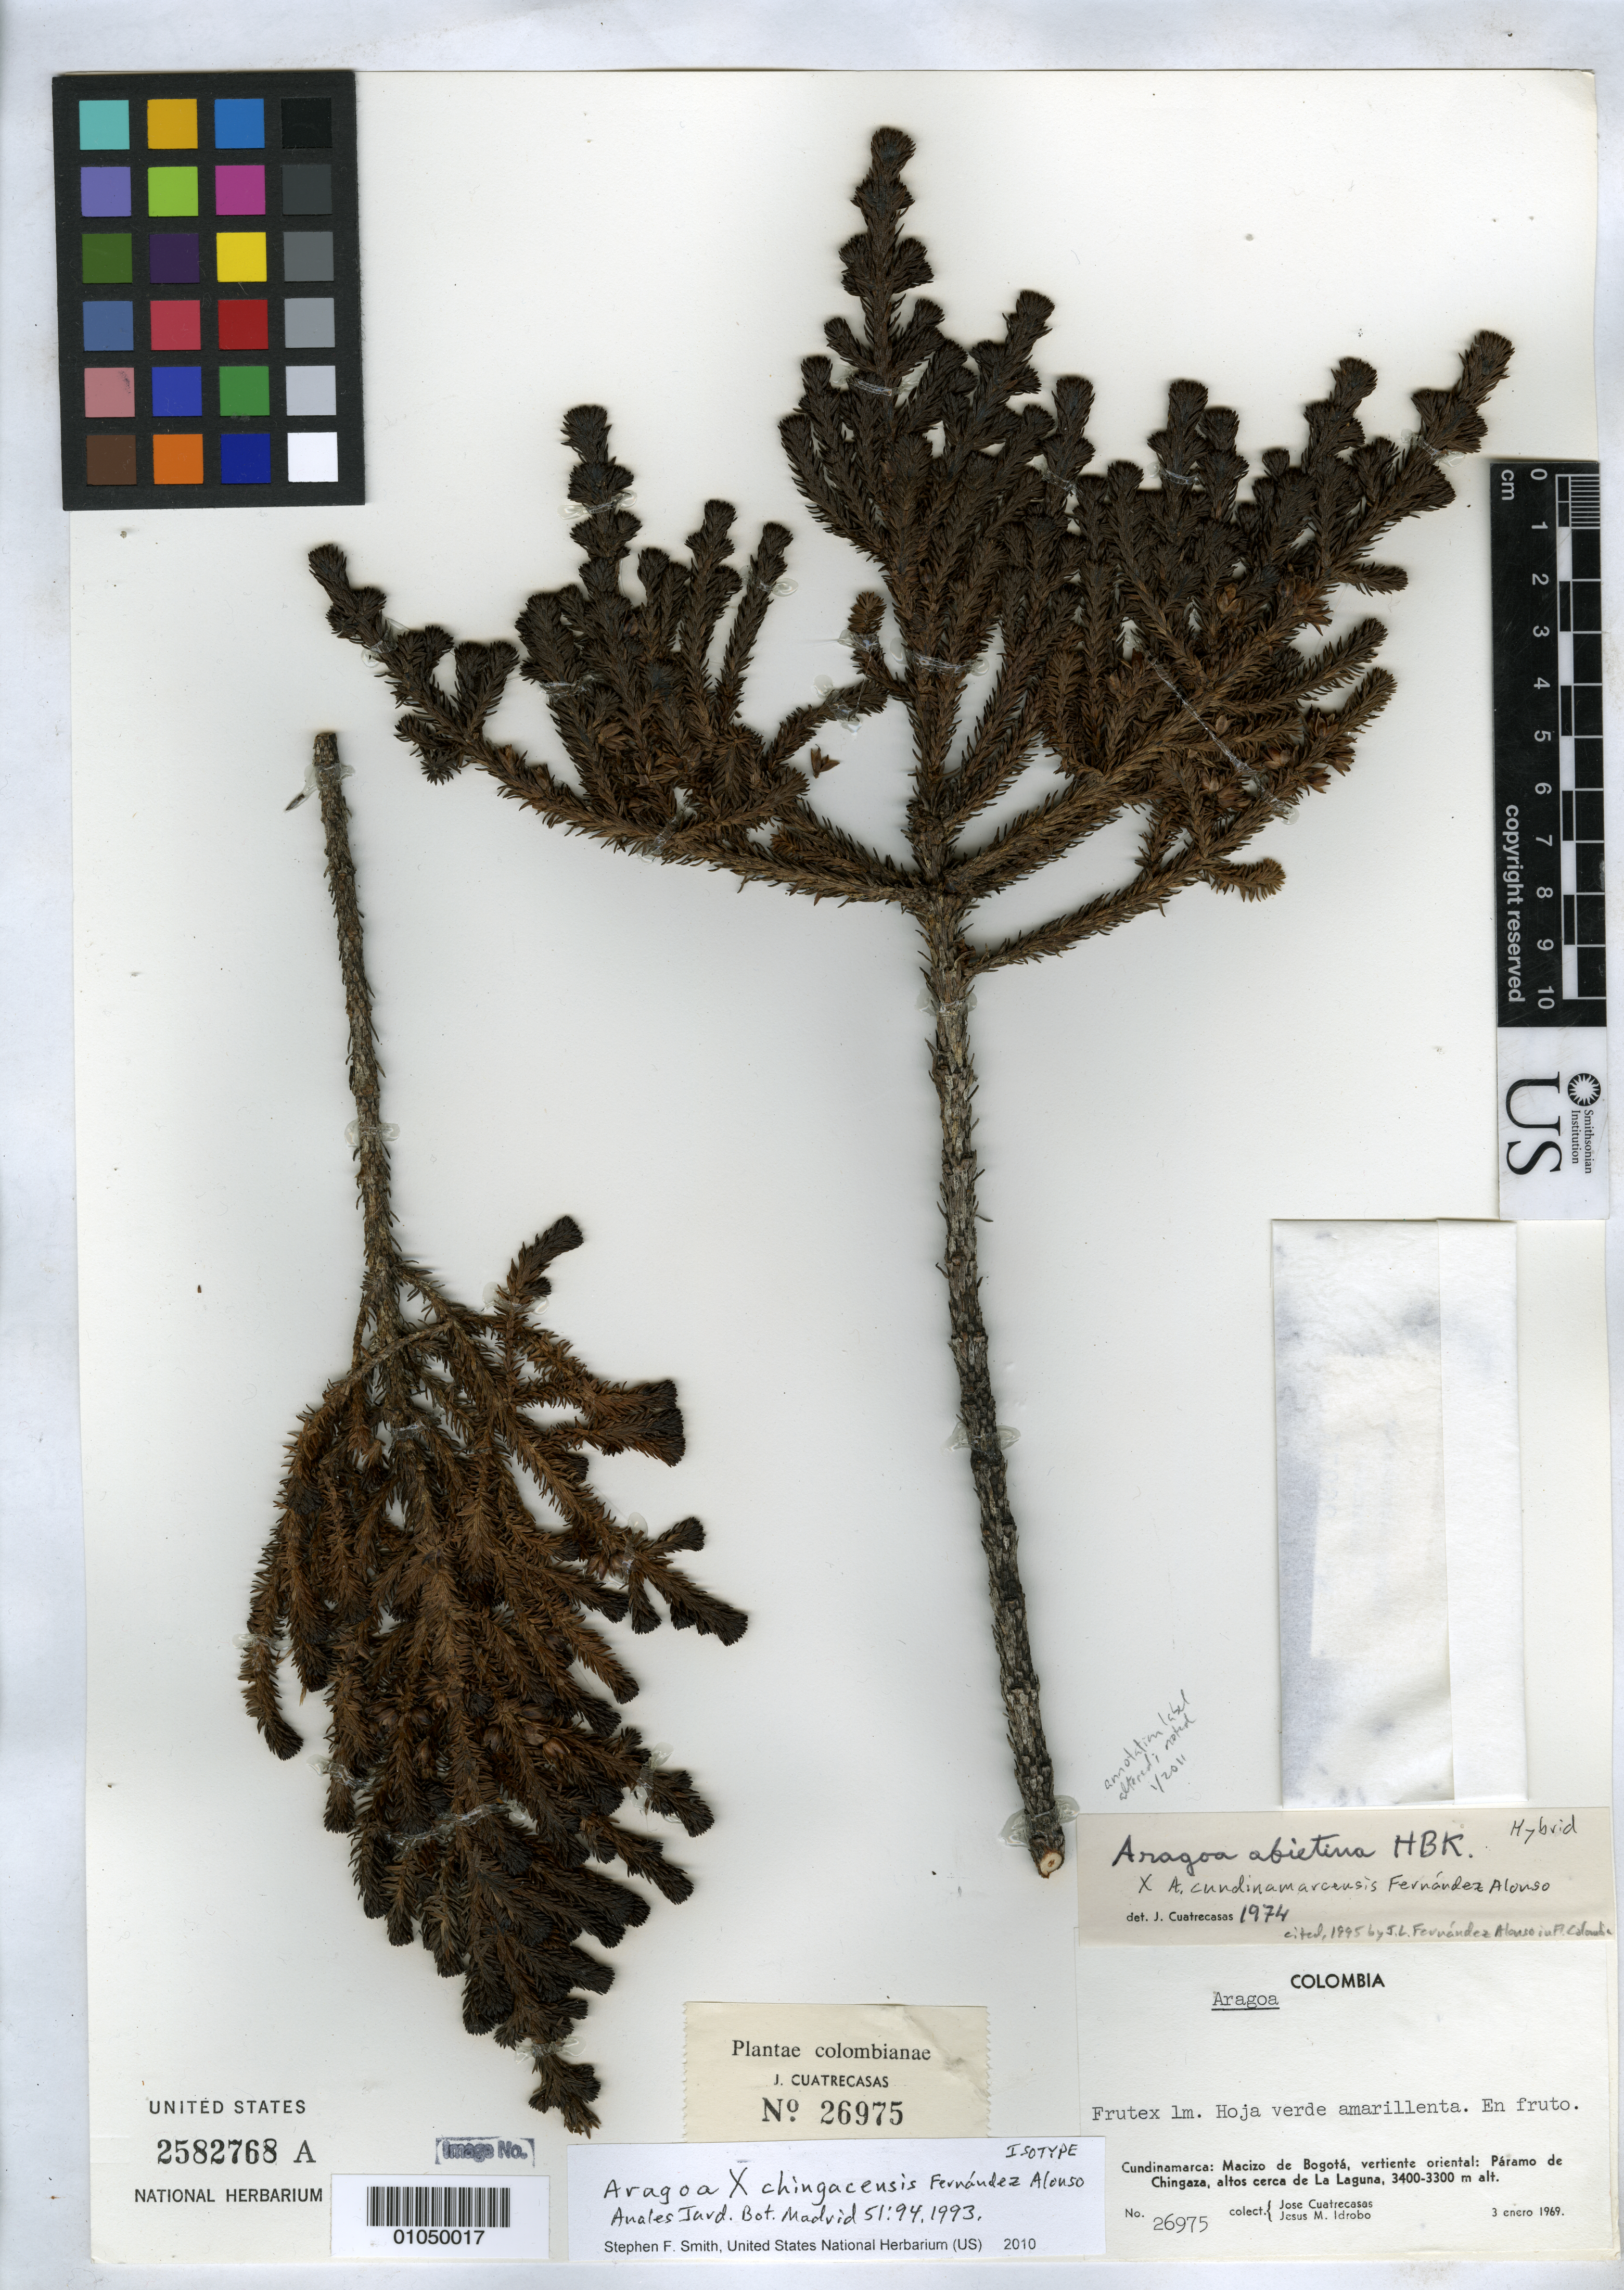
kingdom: Plantae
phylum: Tracheophyta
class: Magnoliopsida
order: Lamiales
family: Plantaginaceae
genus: Aragoa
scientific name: Aragoa x chingacensis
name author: Fern. Alonso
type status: Isotype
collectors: J. Cuatrecasas & J. M. Idrobo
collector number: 26975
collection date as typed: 03 Jan 1969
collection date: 1969-01-03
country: Colombia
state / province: Cundinamarca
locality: Cundinamarca: Macizo de Bogotá, vertiente oriental: Páramo de Chingaza, altos cerca de La Laguna.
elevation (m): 3300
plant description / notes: Hybrid taxon, Aragoa abietina H.B.K. × A. cundinamarcensis Fern. Alonso. Annotated by J. Cuatrecasas (1974) as Aragoa abietina HBK [annotation label altered at later date, not Cuatrecasas script].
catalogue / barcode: US 2582768A